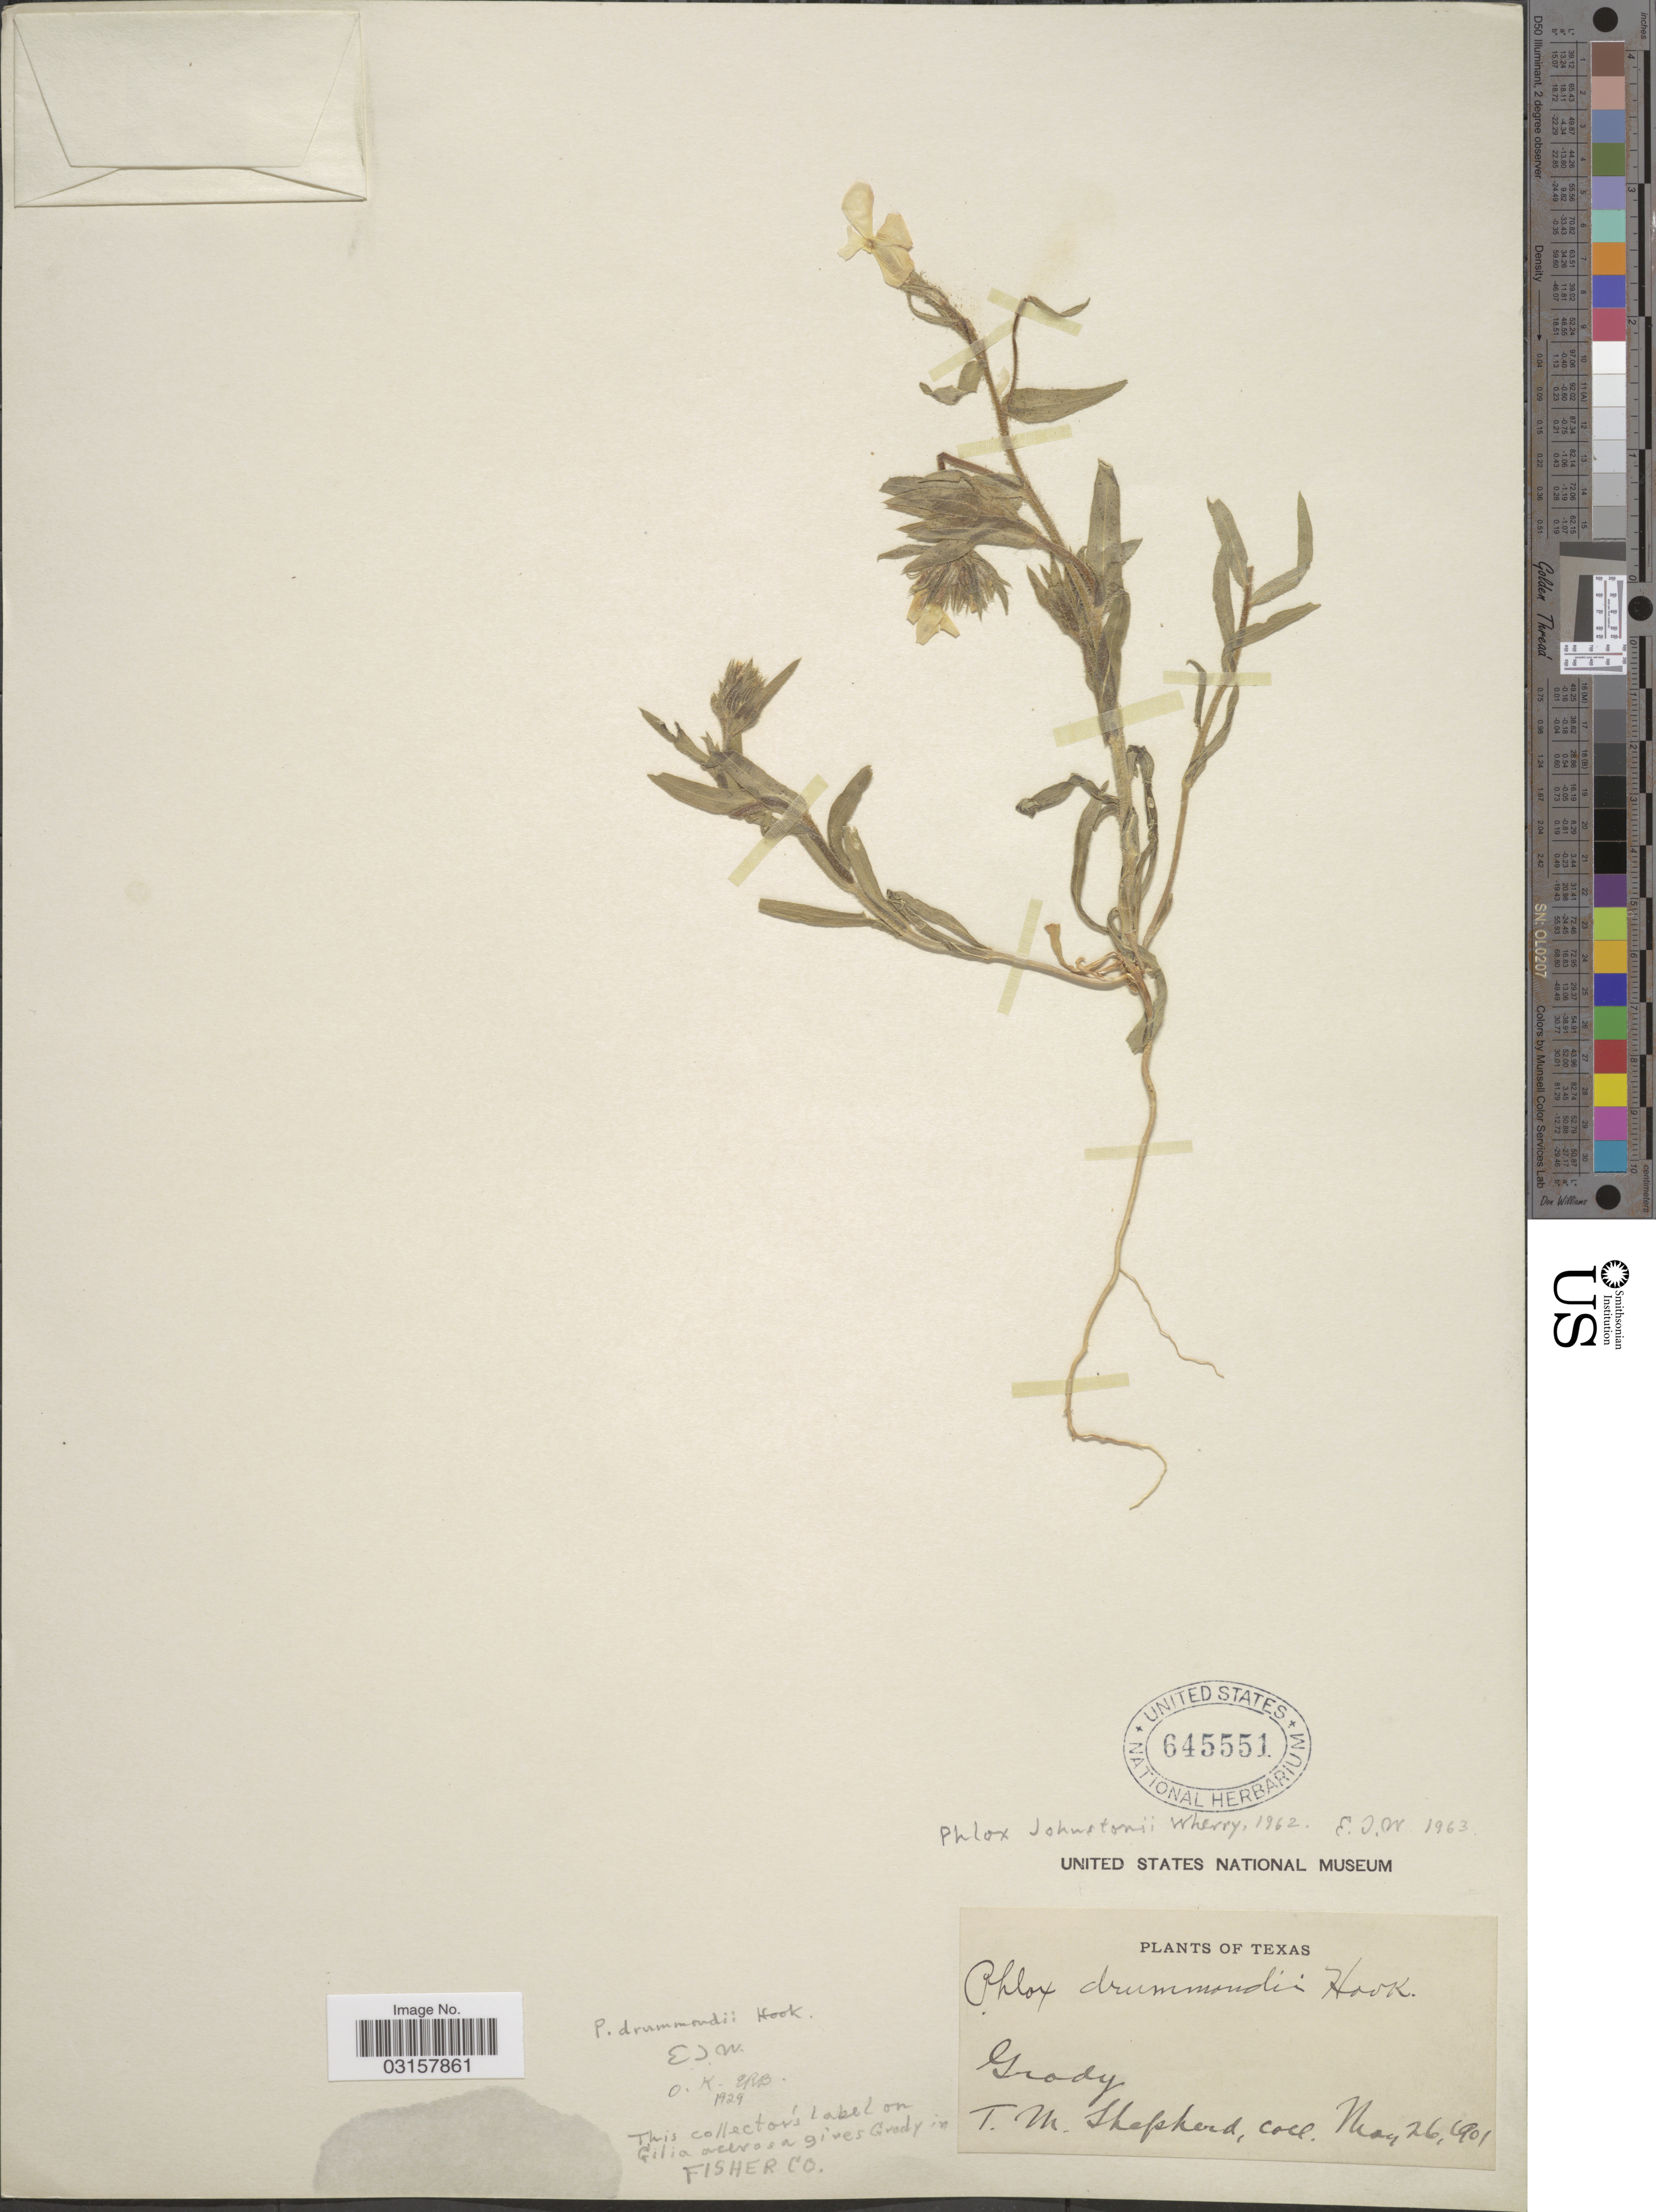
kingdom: Plantae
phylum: Tracheophyta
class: Magnoliopsida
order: Ericales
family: Polemoniaceae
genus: Phlox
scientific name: Phlox drummondii subsp. johnstonii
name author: (Wherry) B.L. Turner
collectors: T. Shepherd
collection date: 1901-05-26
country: United States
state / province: Texas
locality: Grady. Fisher Co.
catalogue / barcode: US 645551